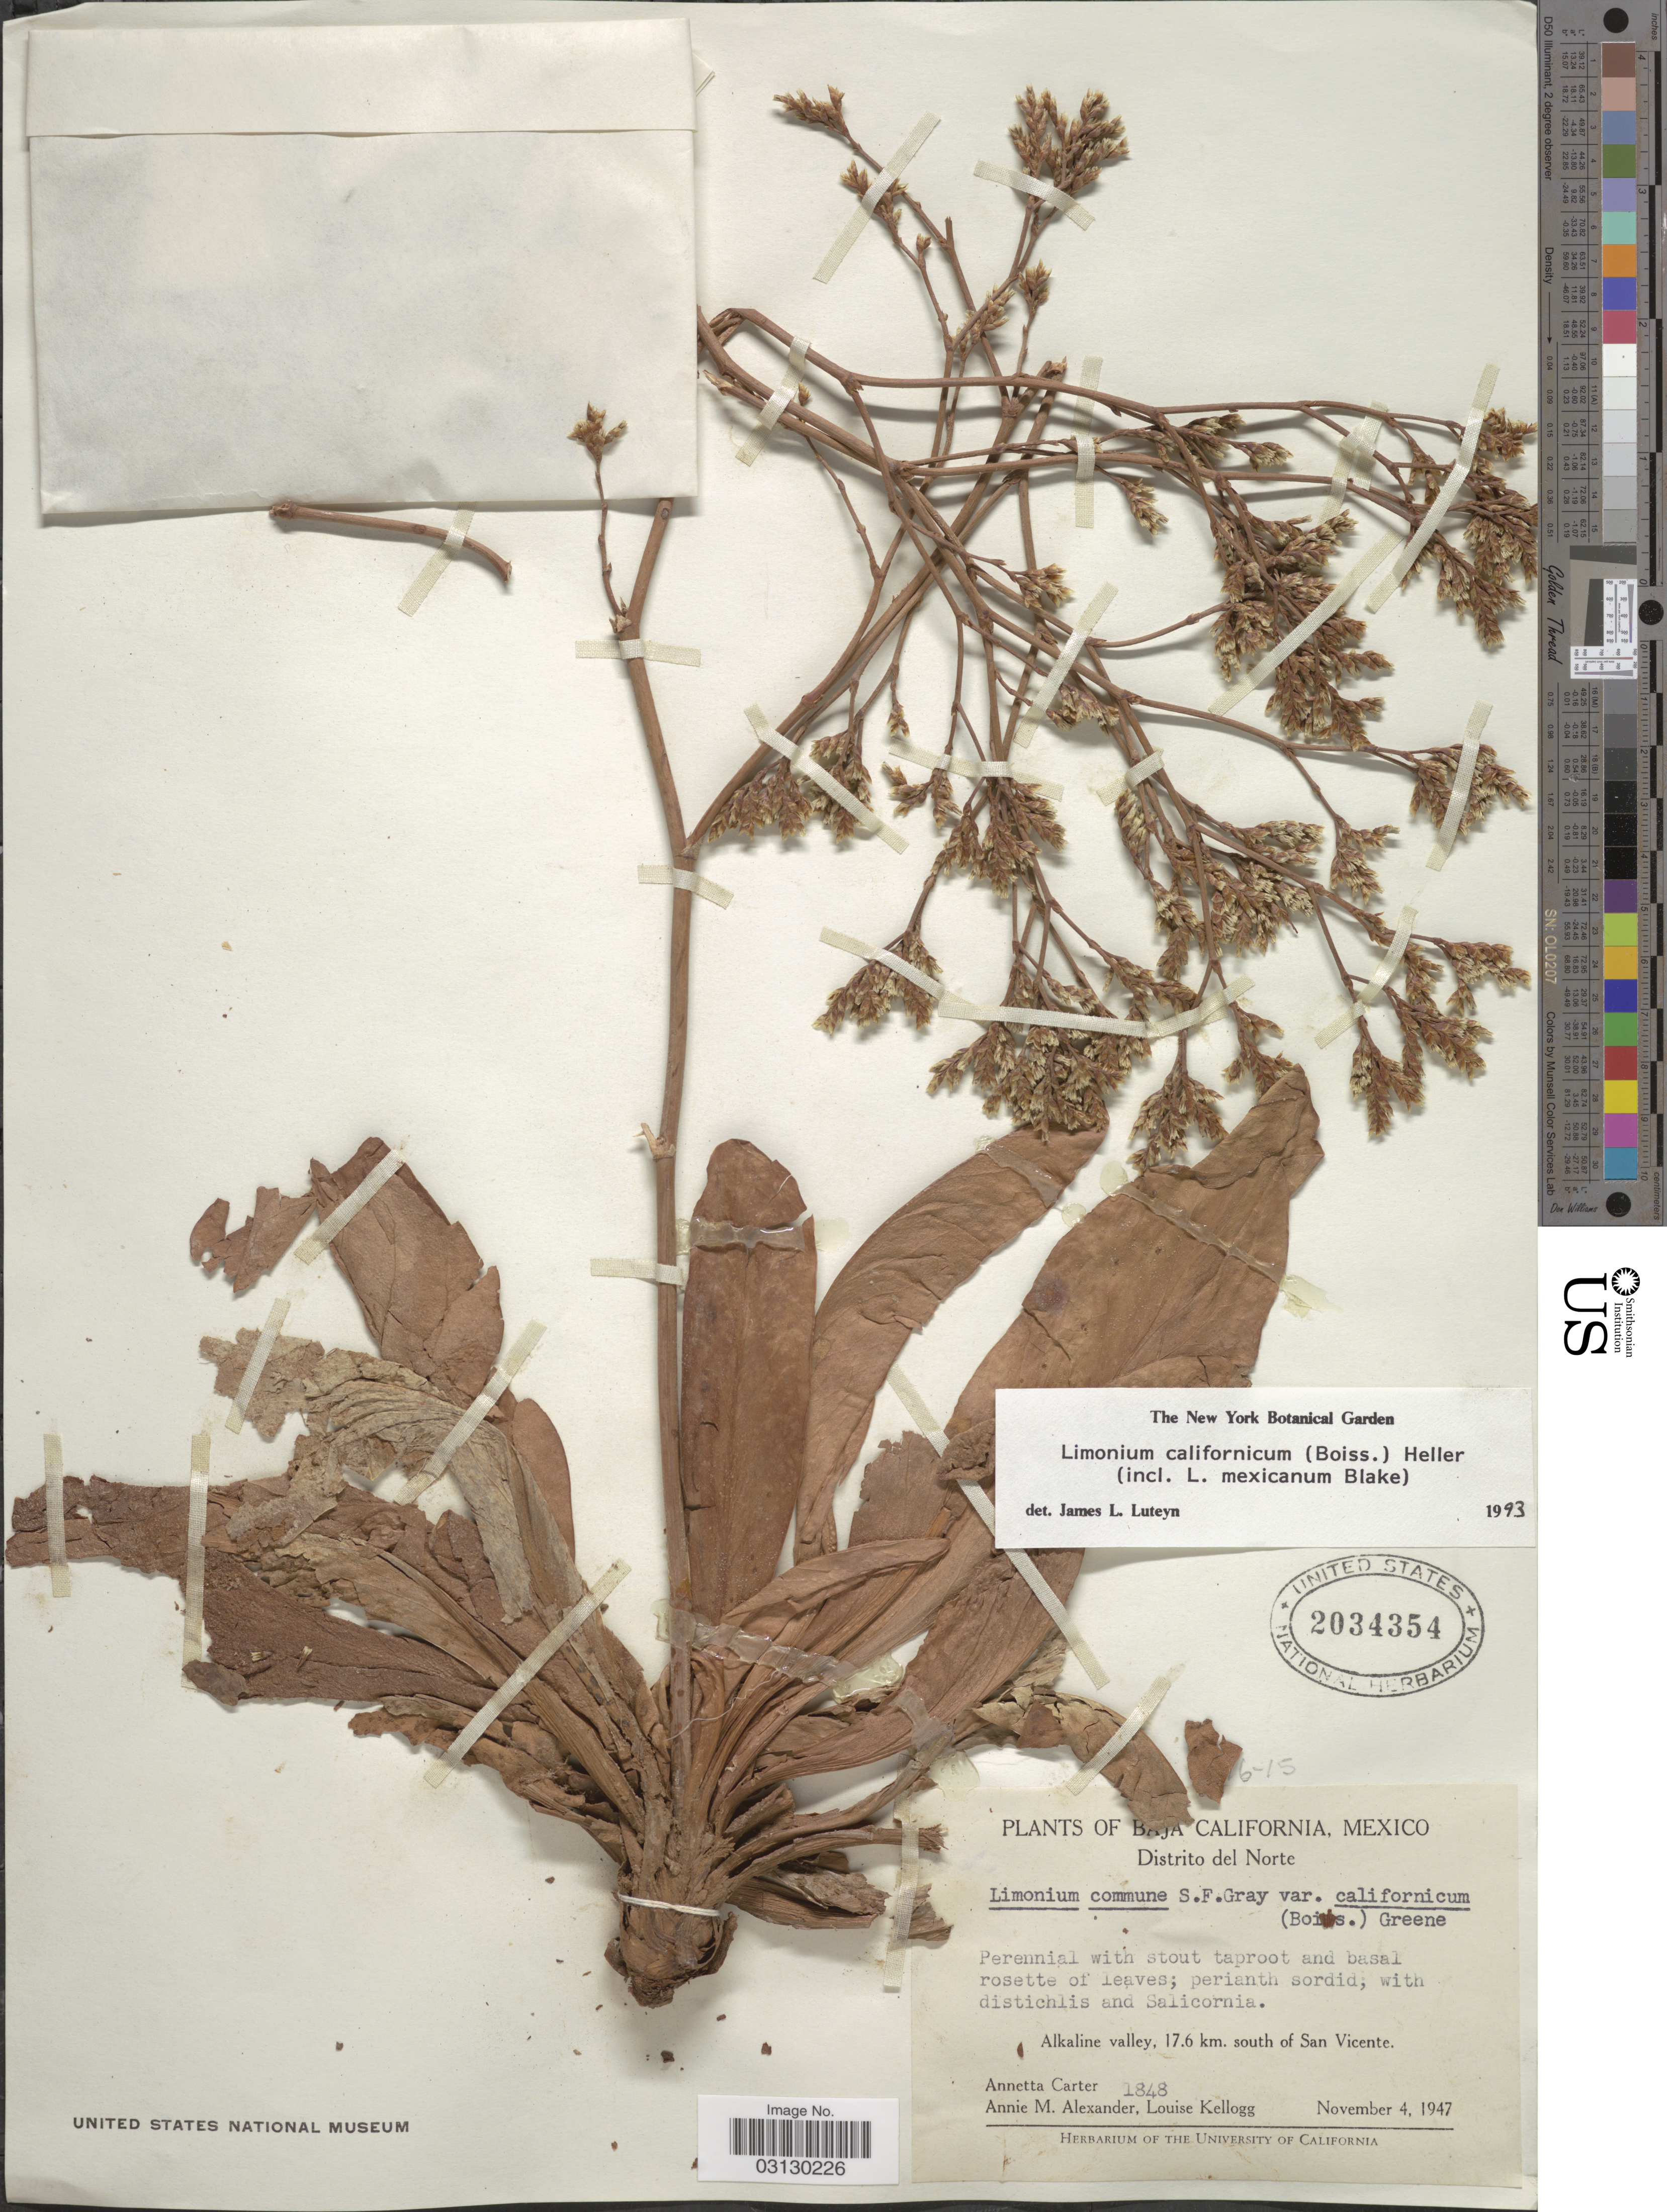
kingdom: Plantae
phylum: Tracheophyta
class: Magnoliopsida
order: Caryophyllales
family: Plumbaginaceae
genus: Limonium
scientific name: Limonium californicum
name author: (Boiss.) A. Heller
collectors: A. Carter, A. M. Alexander & L. Kellogg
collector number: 1848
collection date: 1947-11-04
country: Mexico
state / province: Baja California Norte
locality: Distrito del Norte. Alkaline Valley, 17.6 km. south of San Vicente.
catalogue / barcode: US 2034354